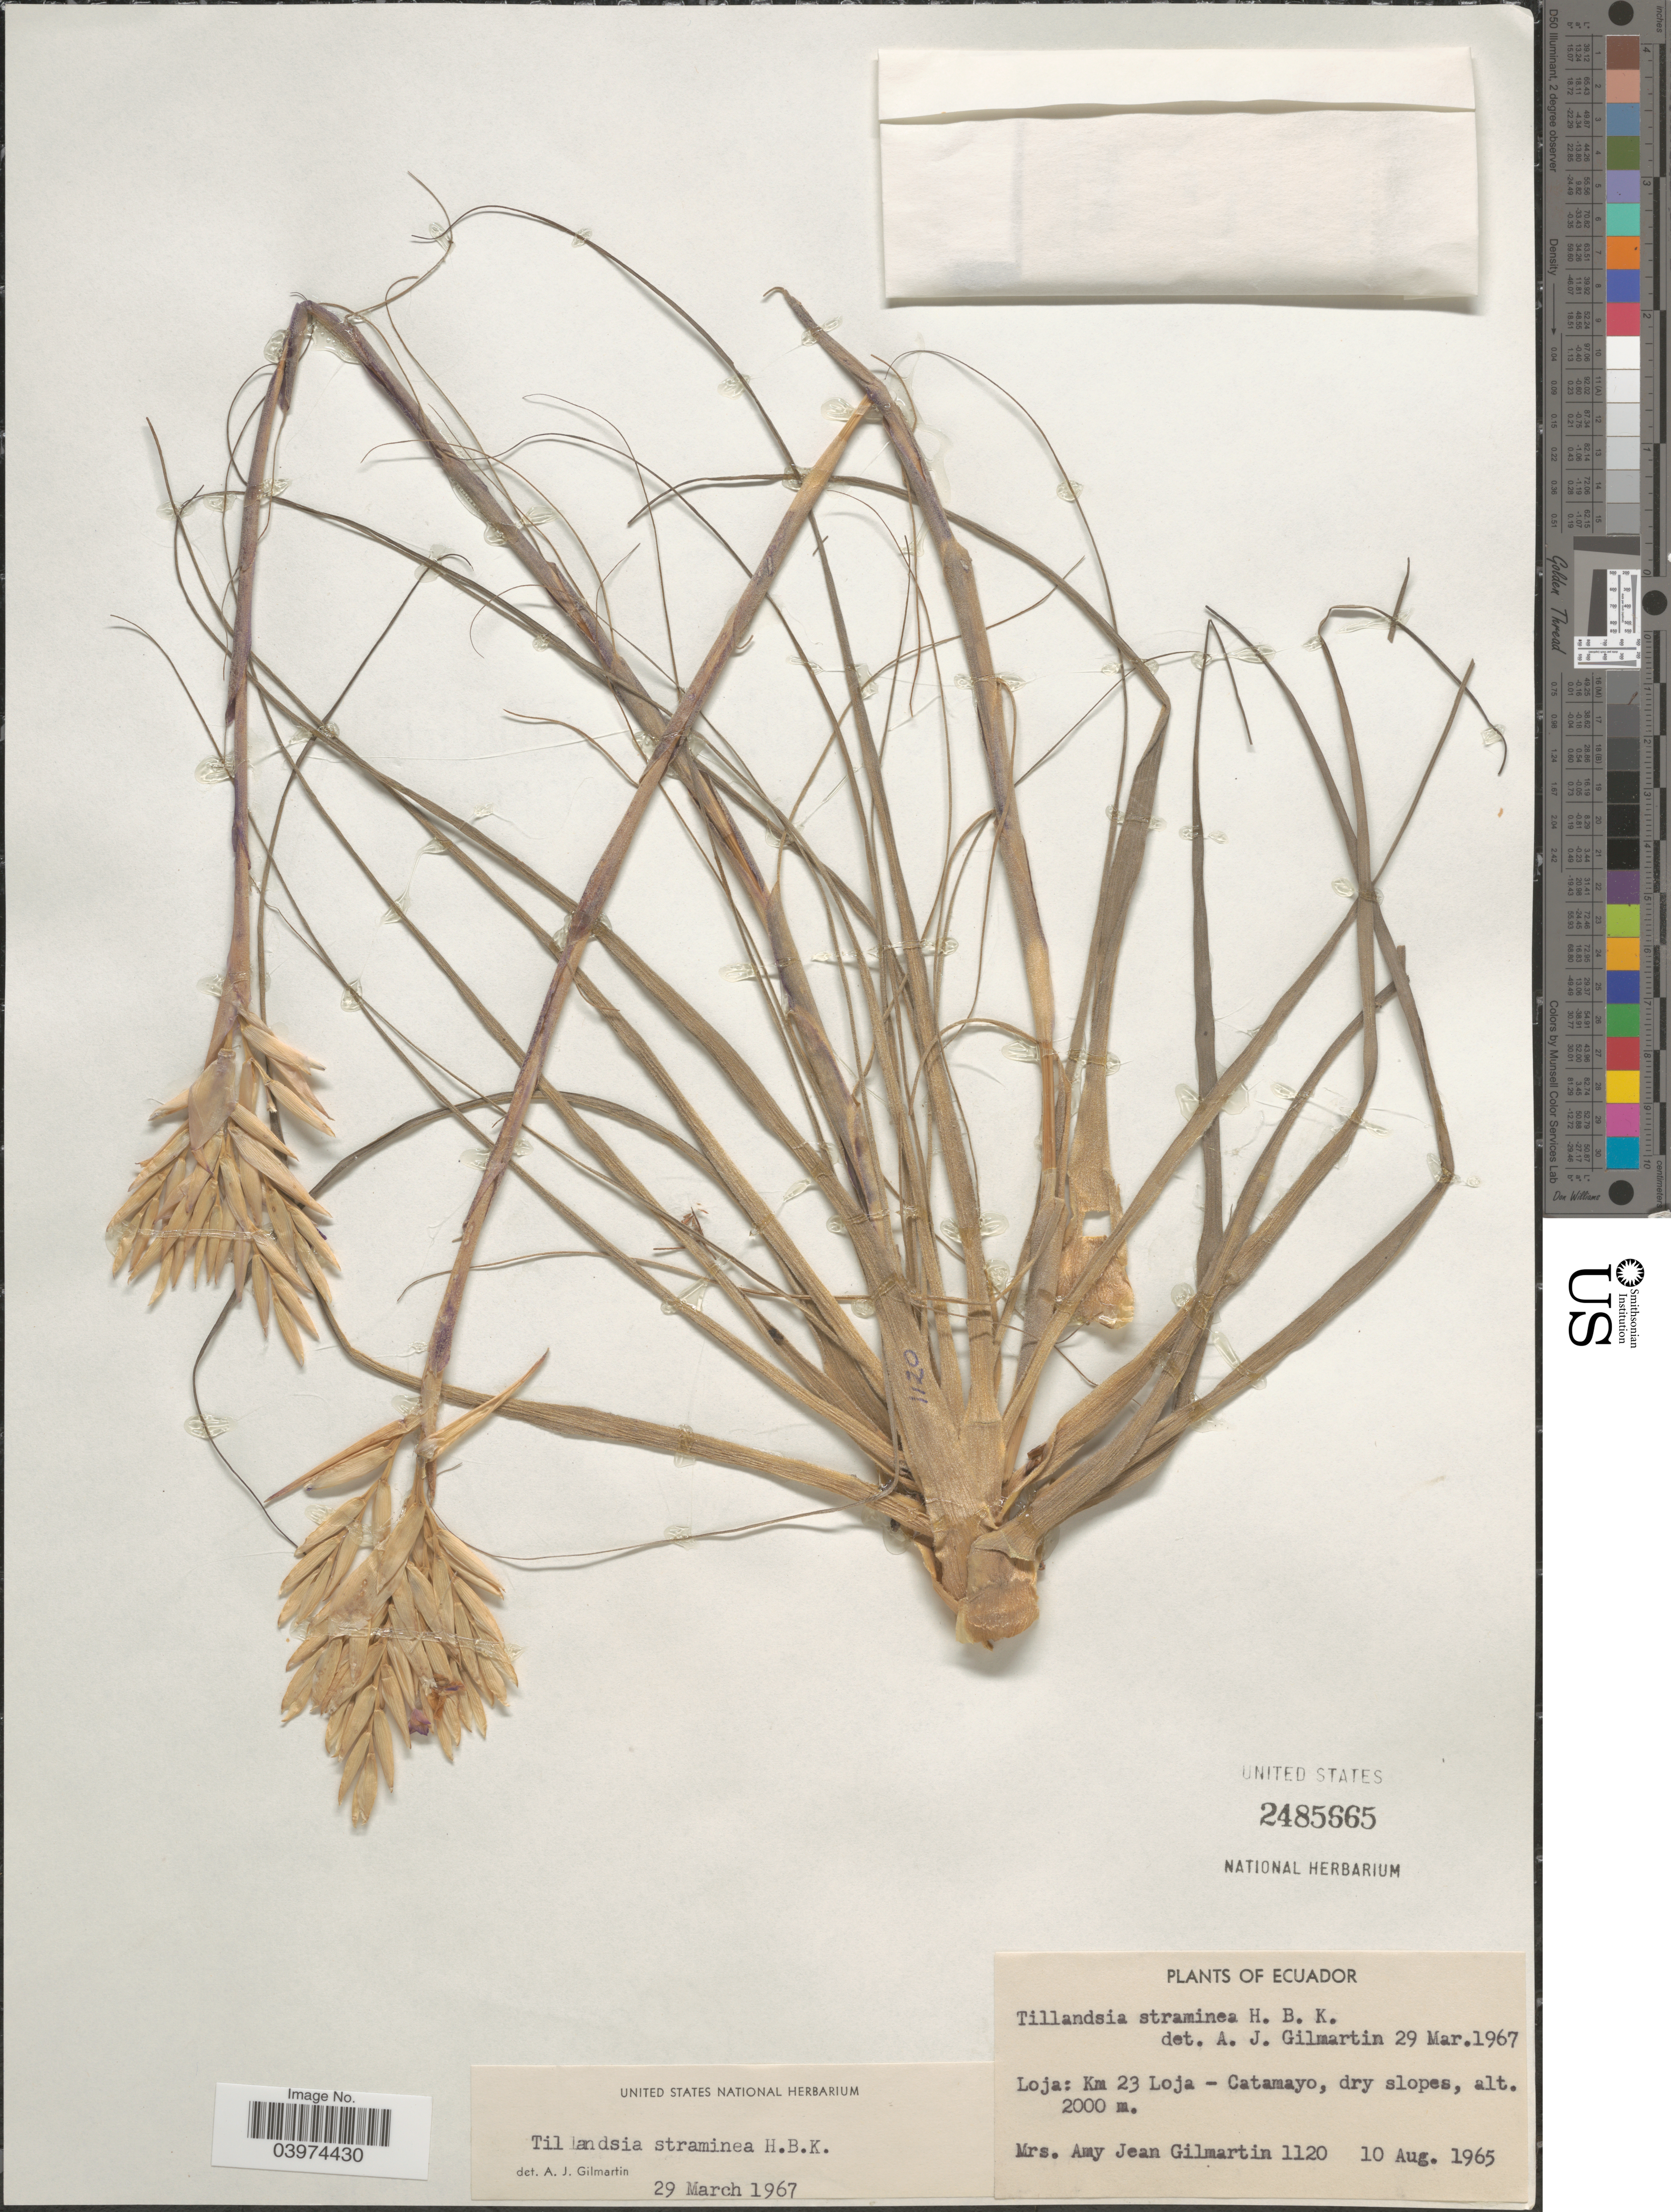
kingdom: Plantae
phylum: Tracheophyta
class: Liliopsida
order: Poales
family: Bromeliaceae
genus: Tillandsia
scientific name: Tillandsia straminea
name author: Kunth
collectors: A. J. Gilmartin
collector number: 1120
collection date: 1965-08-10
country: Ecuador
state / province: Loja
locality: Km 23 Loja - Catamayo, dry slopes.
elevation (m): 2000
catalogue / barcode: US 2485665